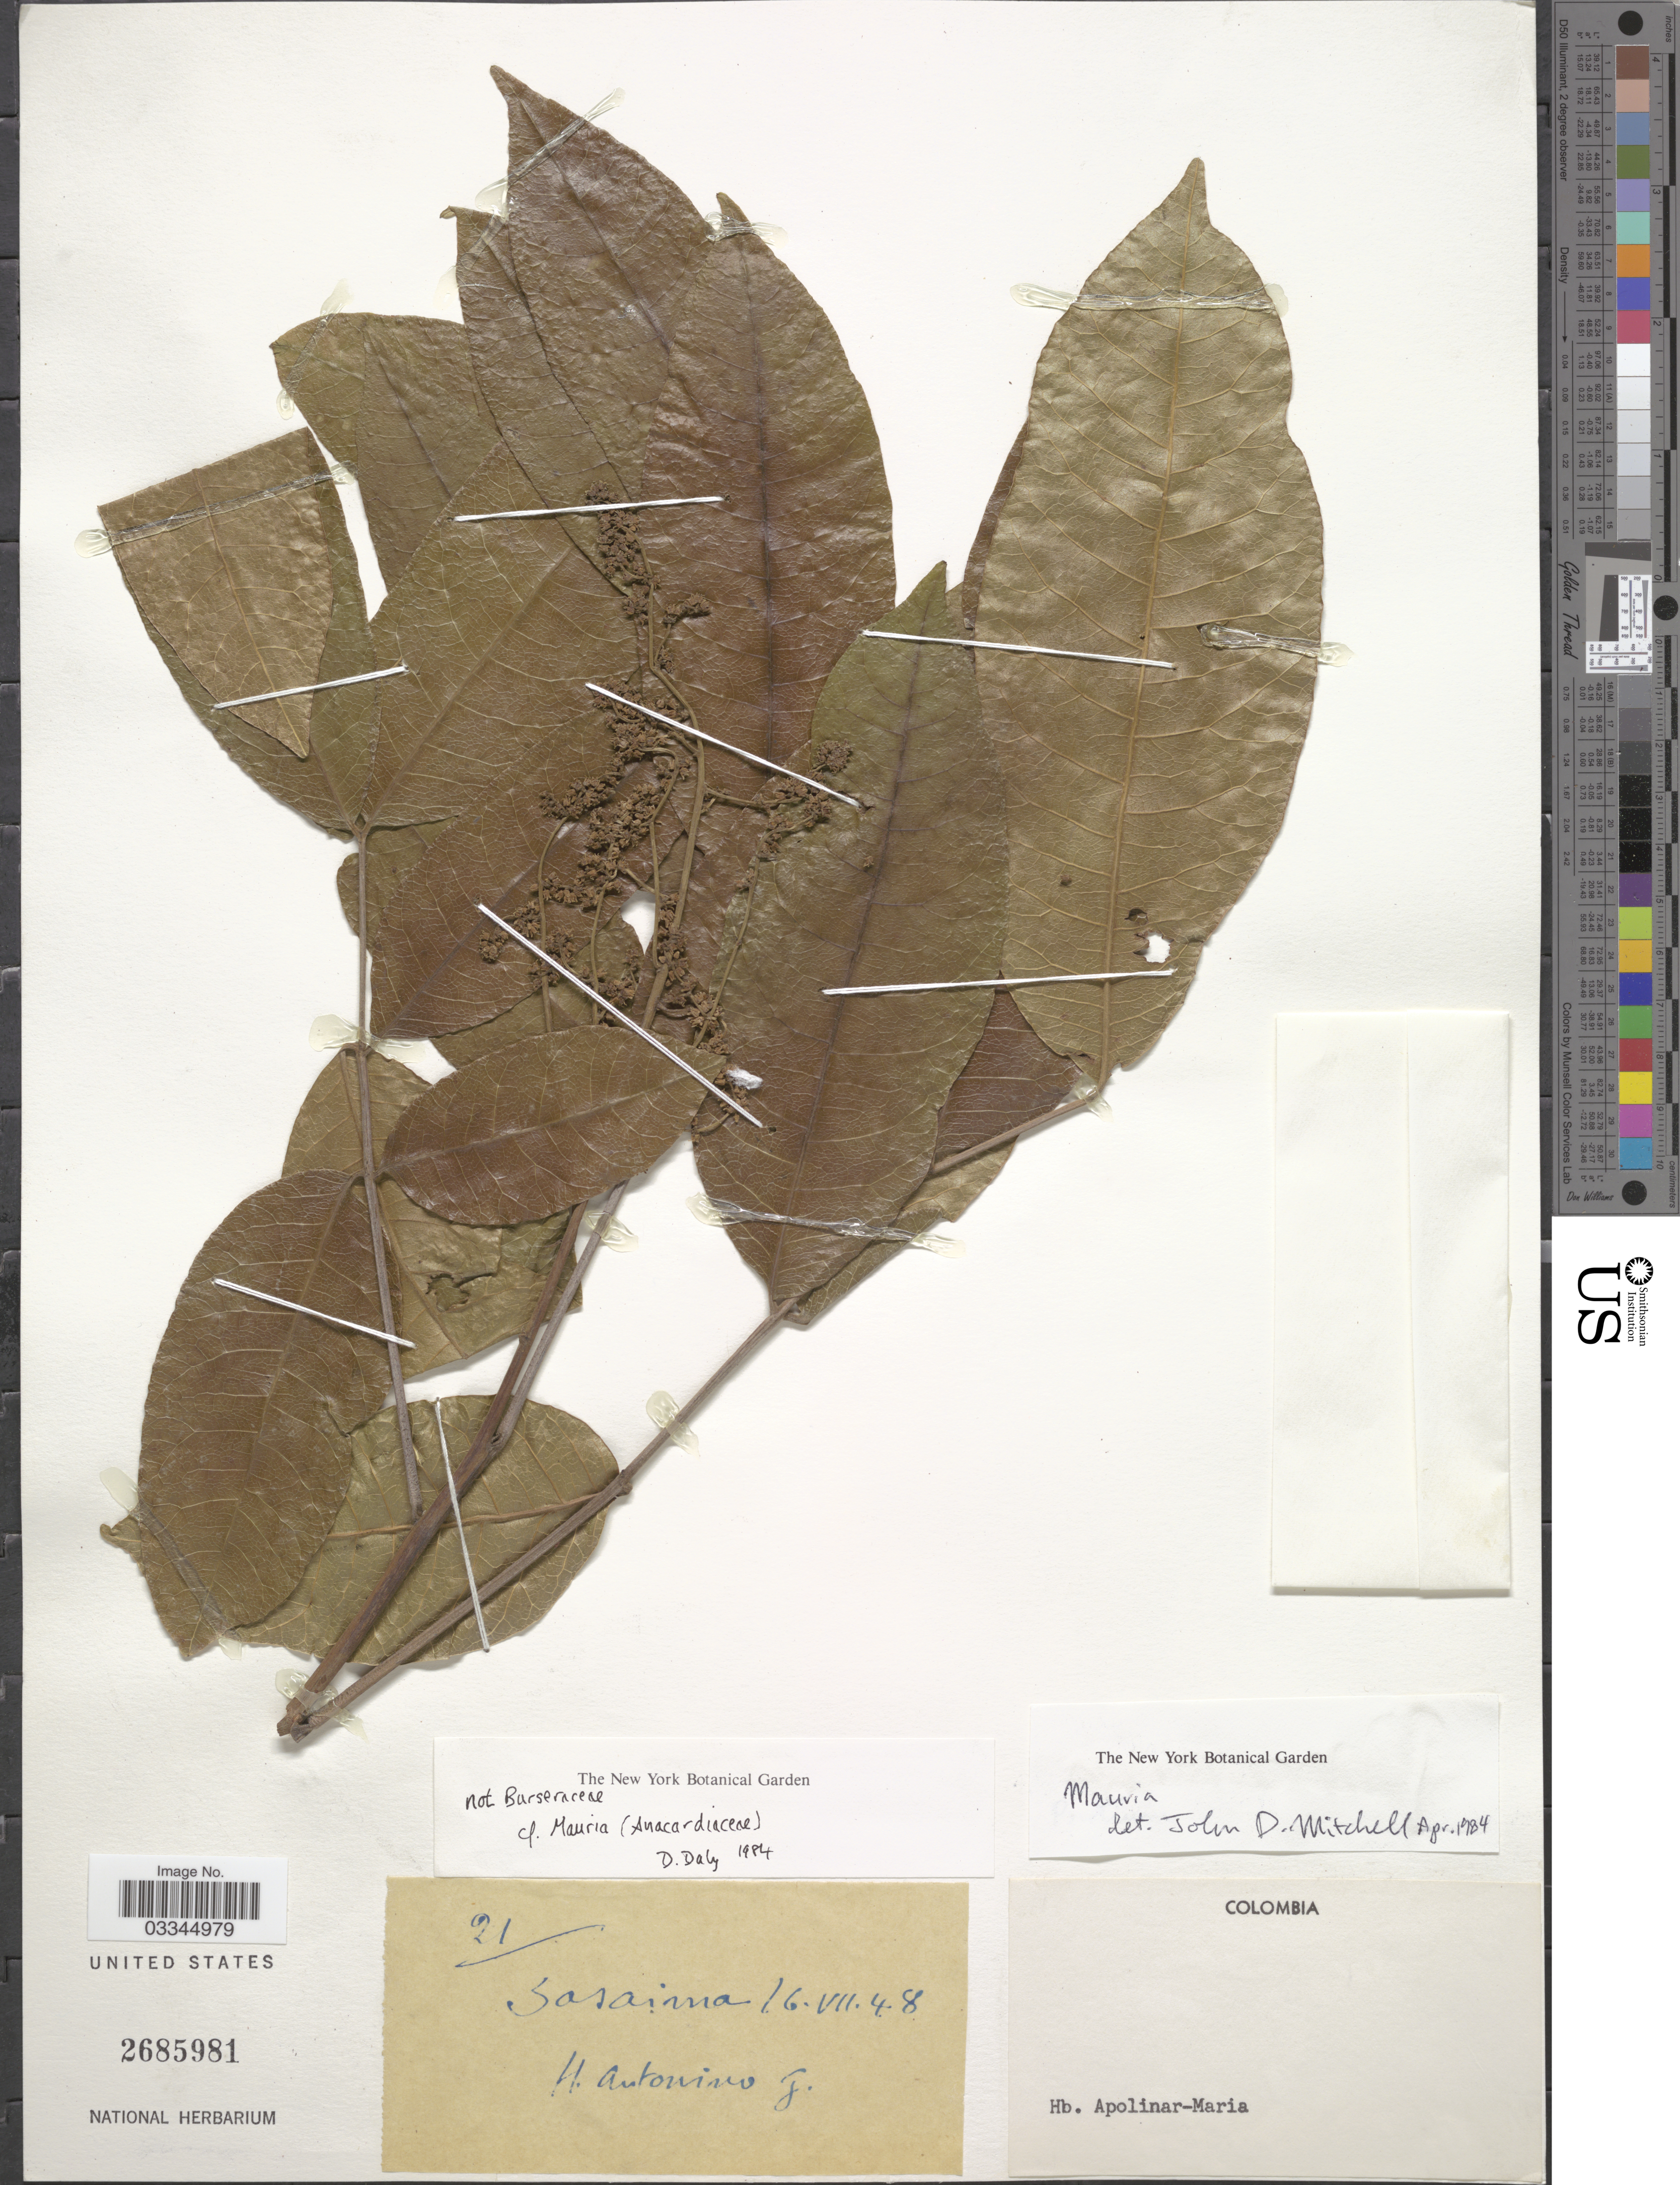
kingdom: Plantae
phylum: Tracheophyta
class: Magnoliopsida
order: Sapindales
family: Anacardiaceae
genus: Mauria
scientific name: Mauria sp.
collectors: H. Apolinar-Maria & H. Antonino F.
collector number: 21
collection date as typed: Transcribed d/m/y: 16/7/48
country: Colombia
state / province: Cundinamarca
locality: Sasaima.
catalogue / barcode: US 2685981